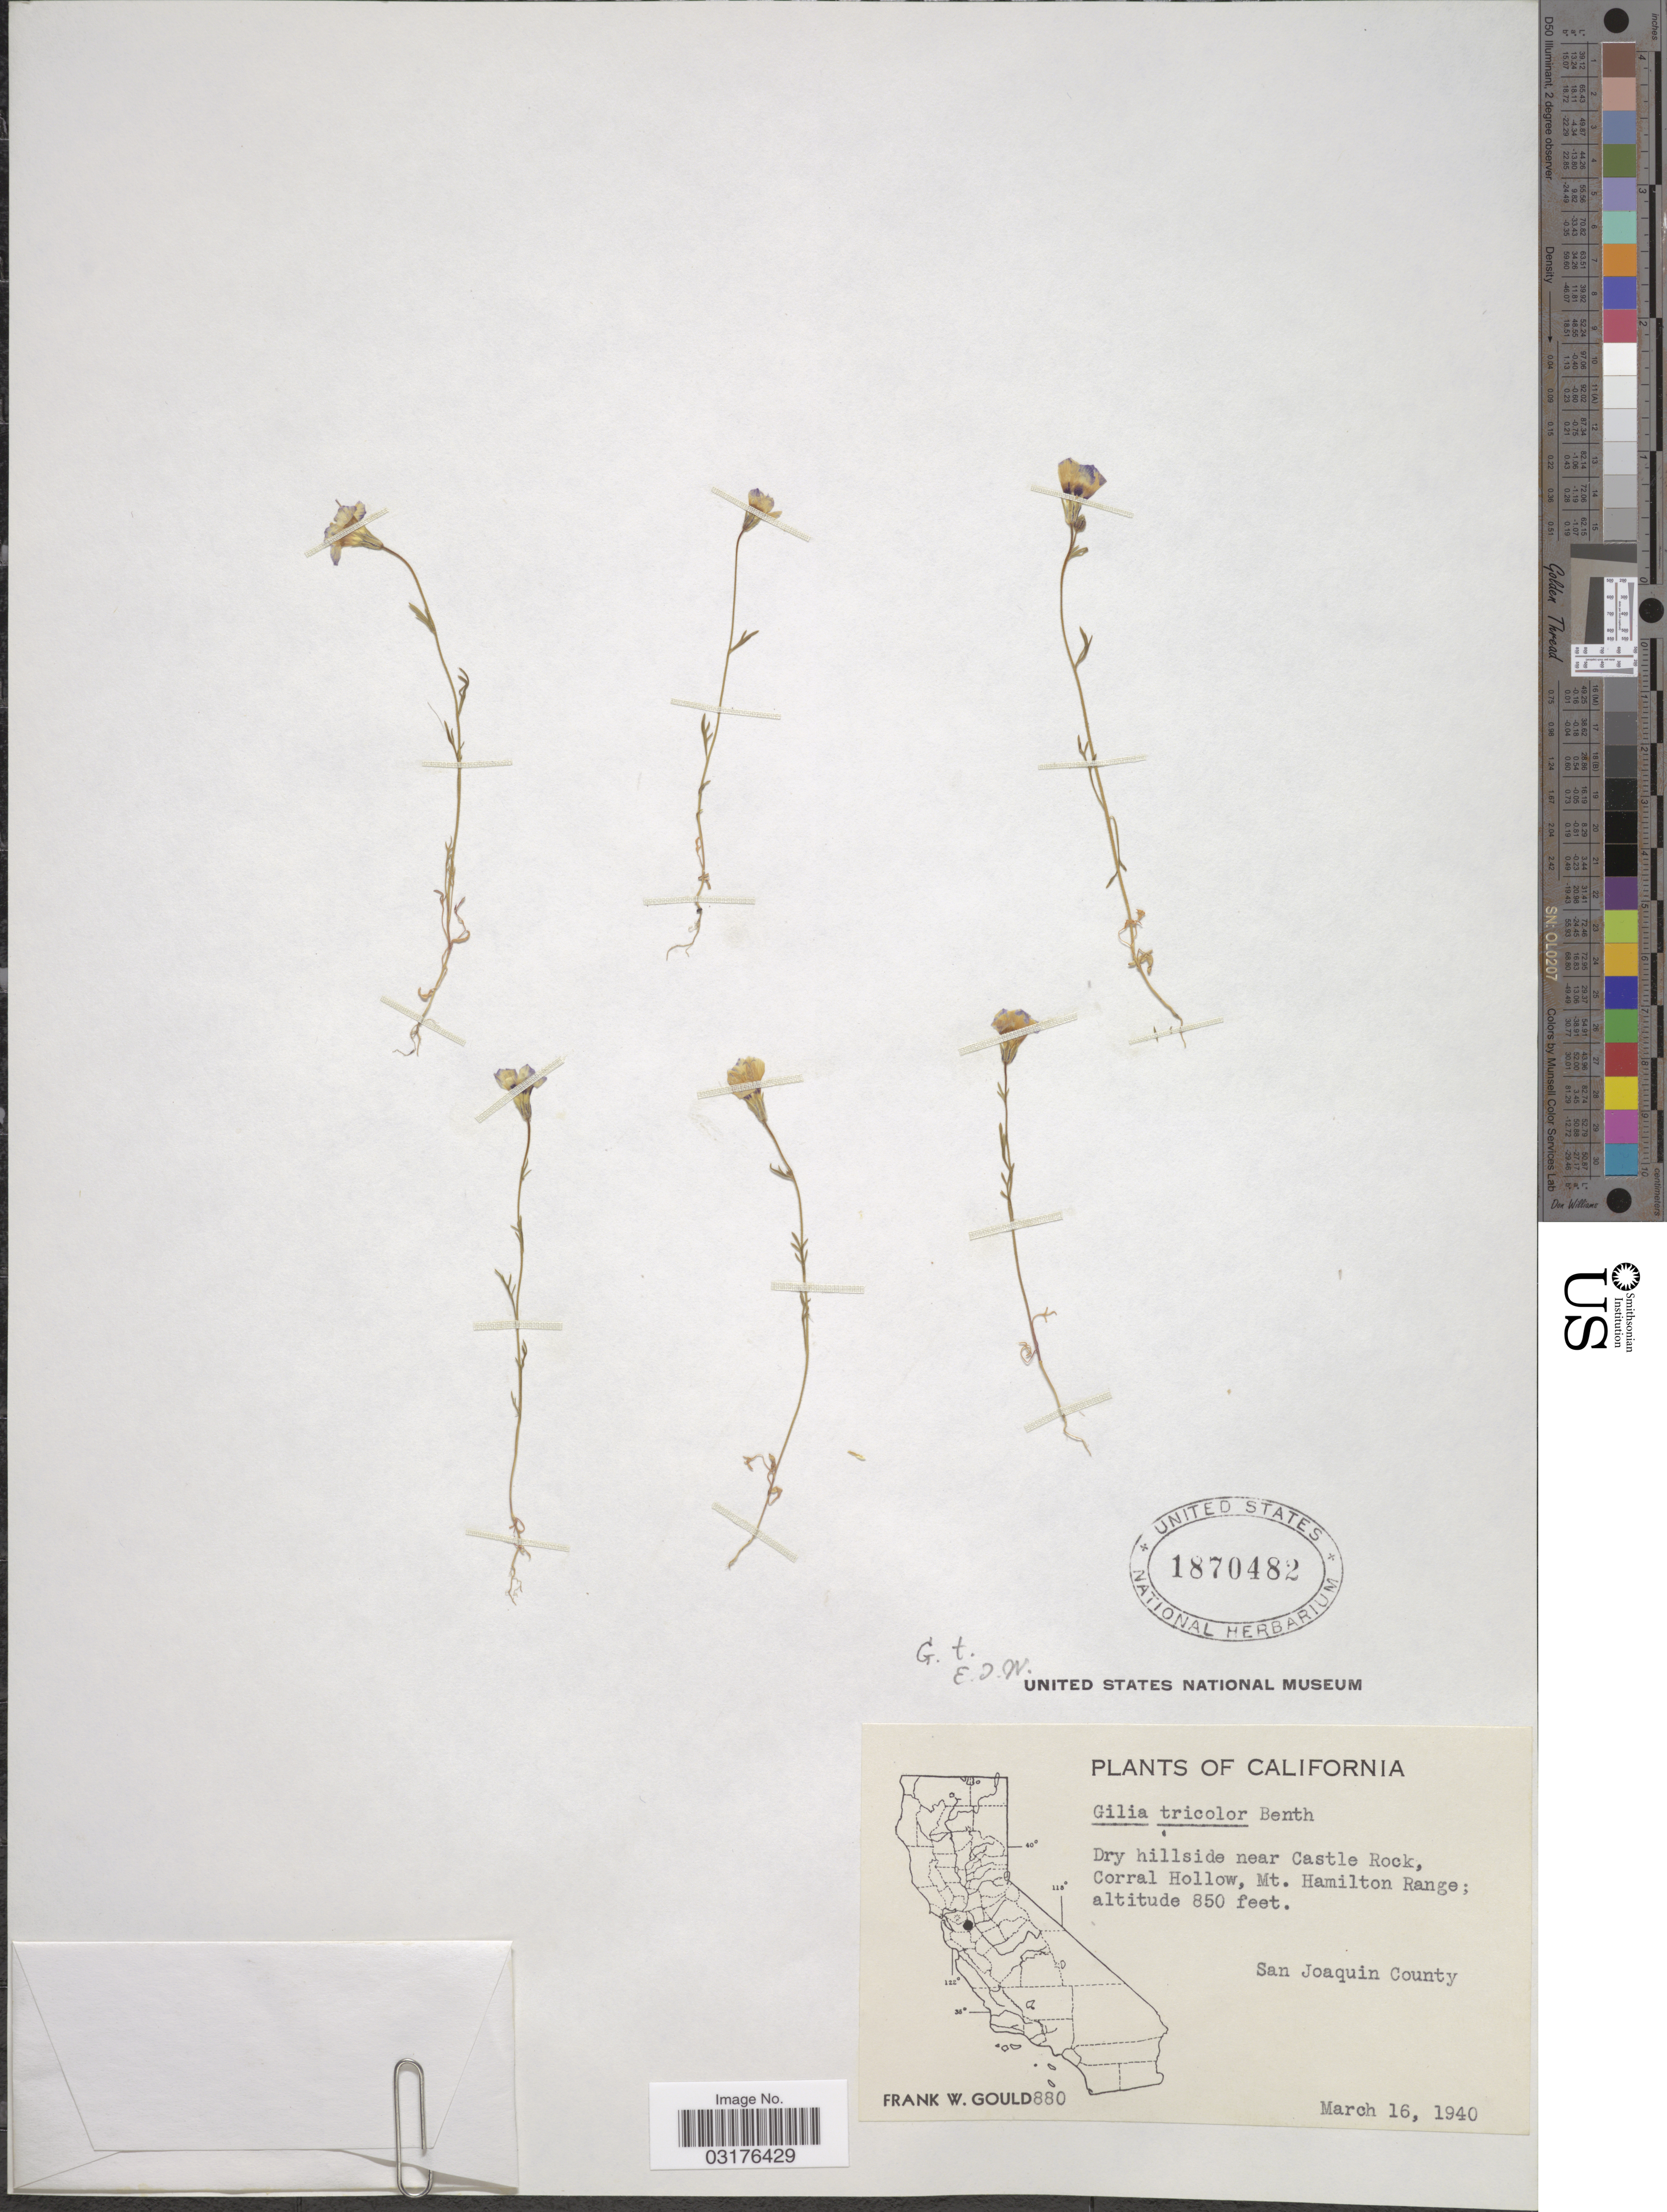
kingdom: Plantae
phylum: Tracheophyta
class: Magnoliopsida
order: Ericales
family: Polemoniaceae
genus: Gilia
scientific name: Gilia tricolor subsp. diffusa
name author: (Congdon) H. Mason & A.D. Grant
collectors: F. W. Gould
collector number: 880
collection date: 1940-03-16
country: United States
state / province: California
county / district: San Joaquin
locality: Dry hillside near Castle Rock, Corral Hollow, Mt. Hamilton Range; San Joaquin County.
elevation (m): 259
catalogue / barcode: US 1870482